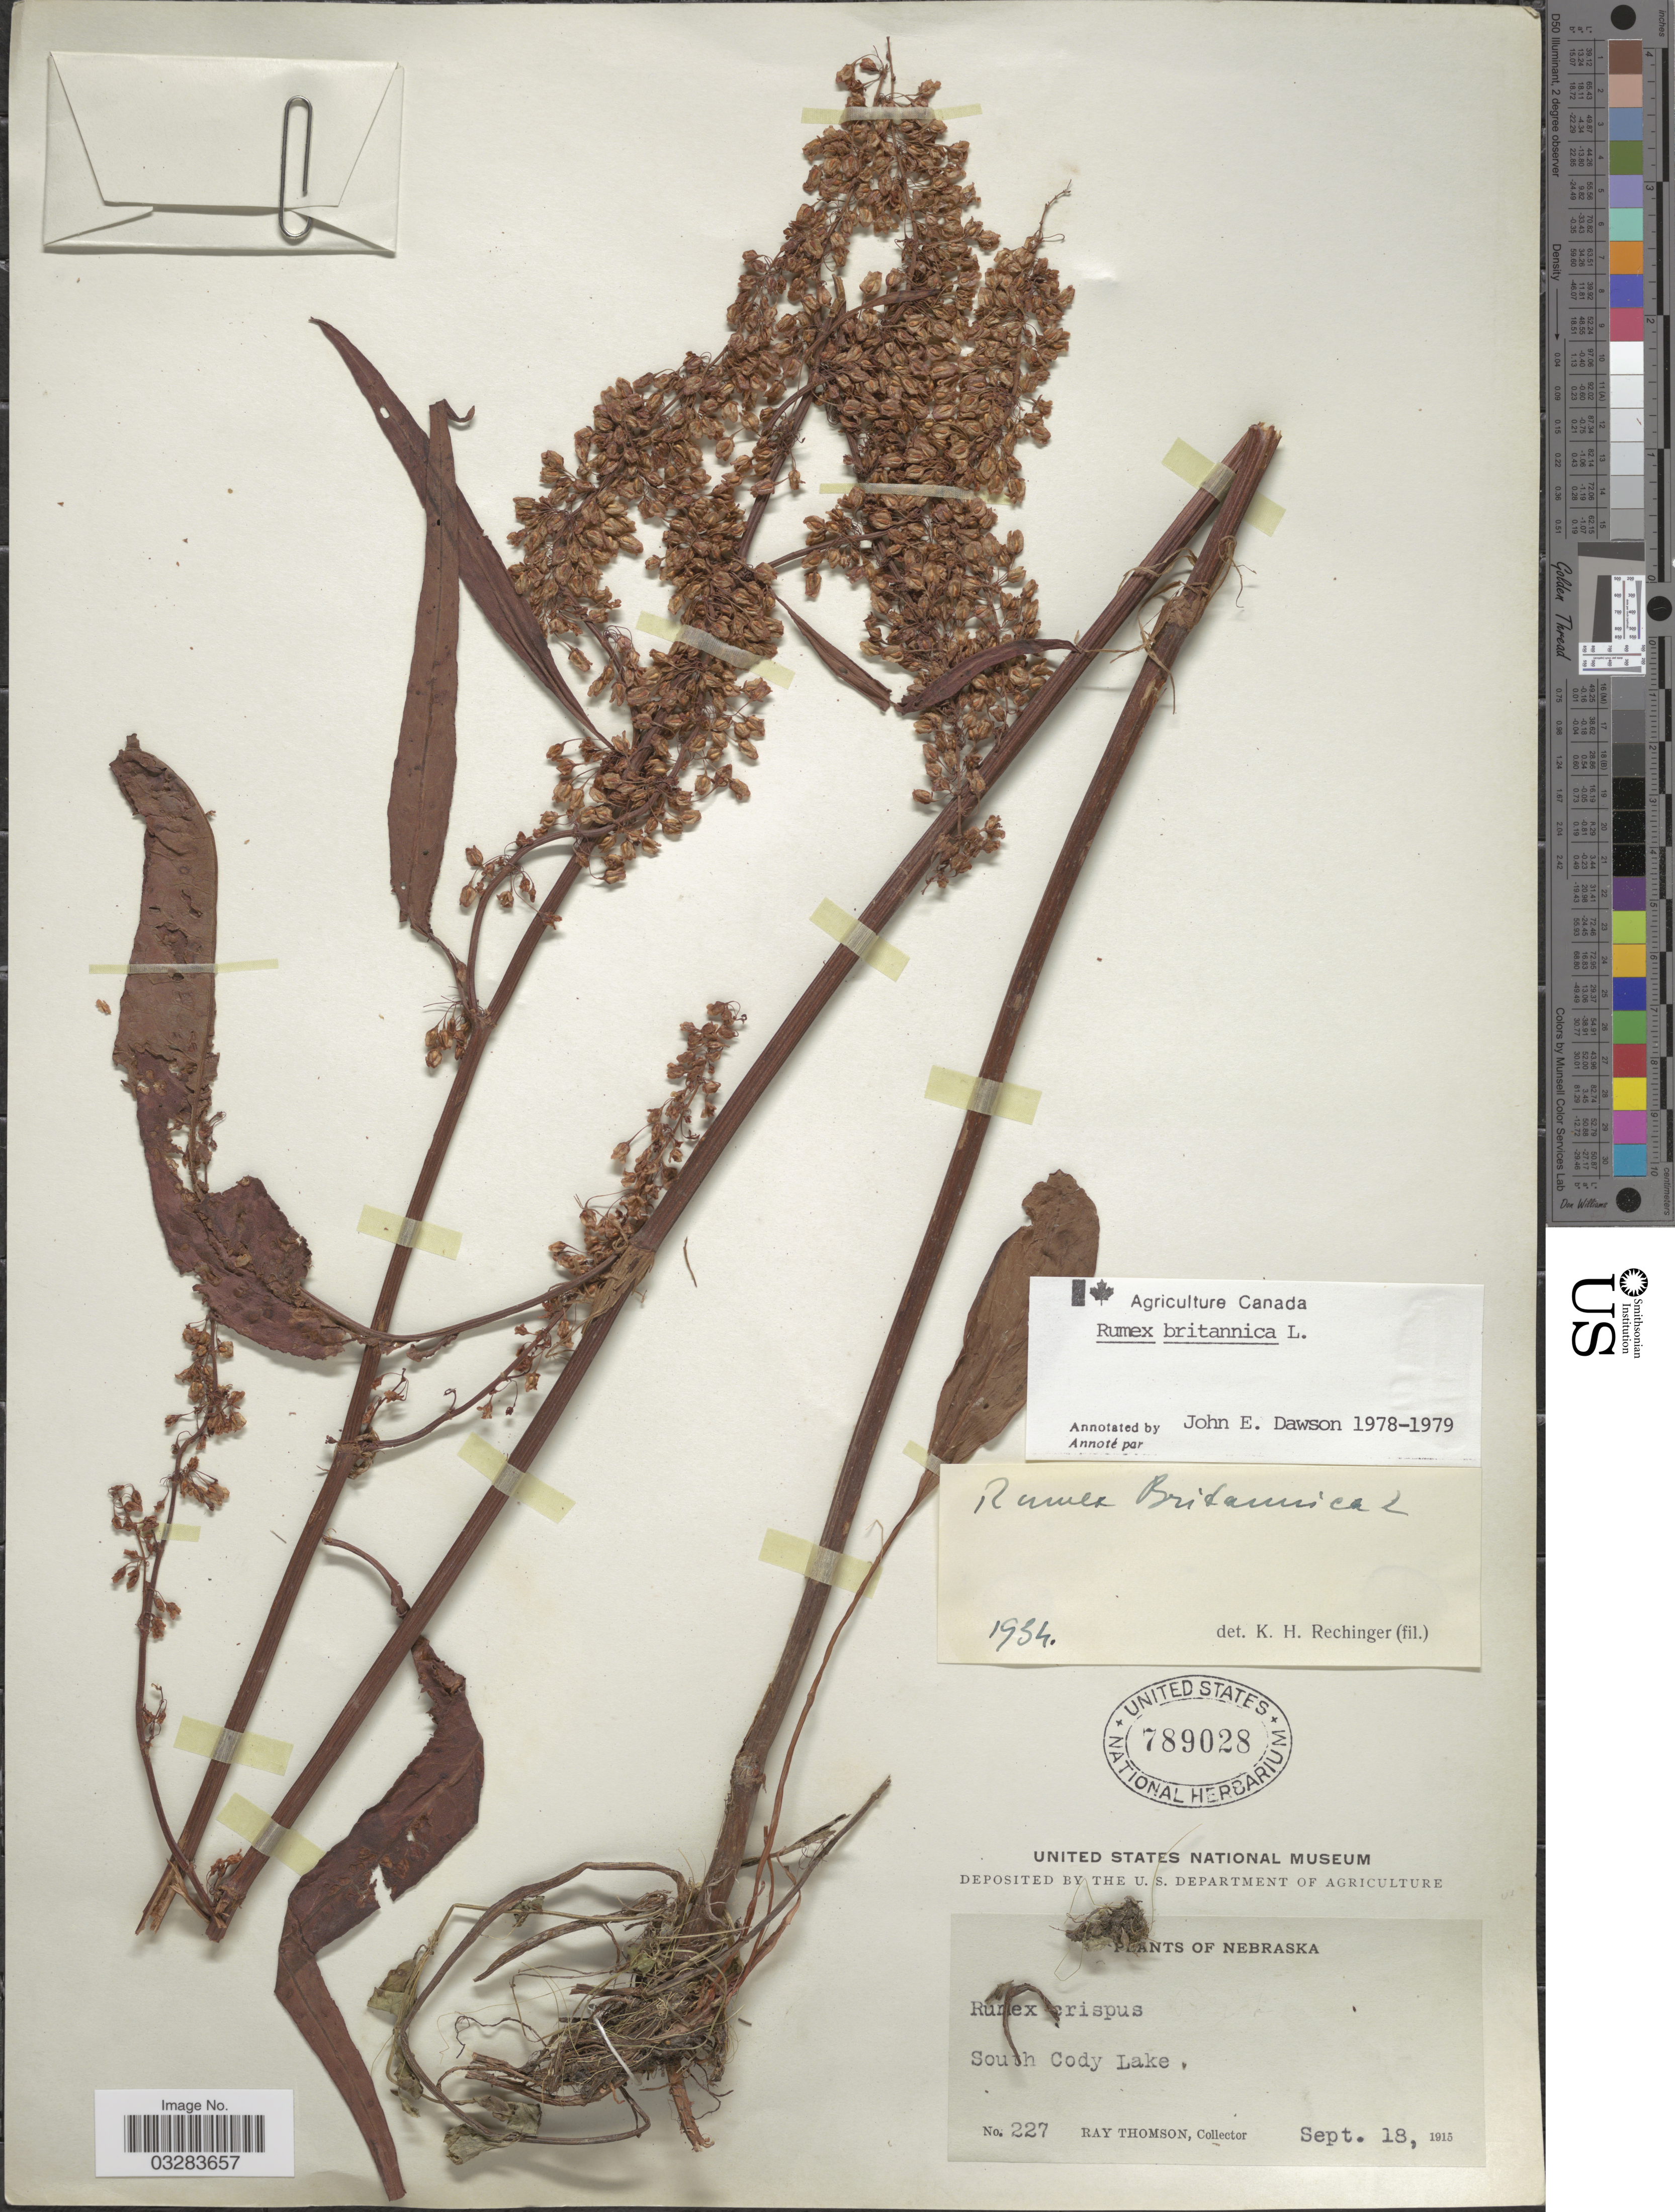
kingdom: Plantae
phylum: Tracheophyta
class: Magnoliopsida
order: Caryophyllales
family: Polygonaceae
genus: Rumex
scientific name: Rumex britannica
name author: L.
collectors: R. Thomson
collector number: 227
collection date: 1915-09-18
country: United States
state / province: Nebraska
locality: South Cody Lake.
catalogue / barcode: US 789028